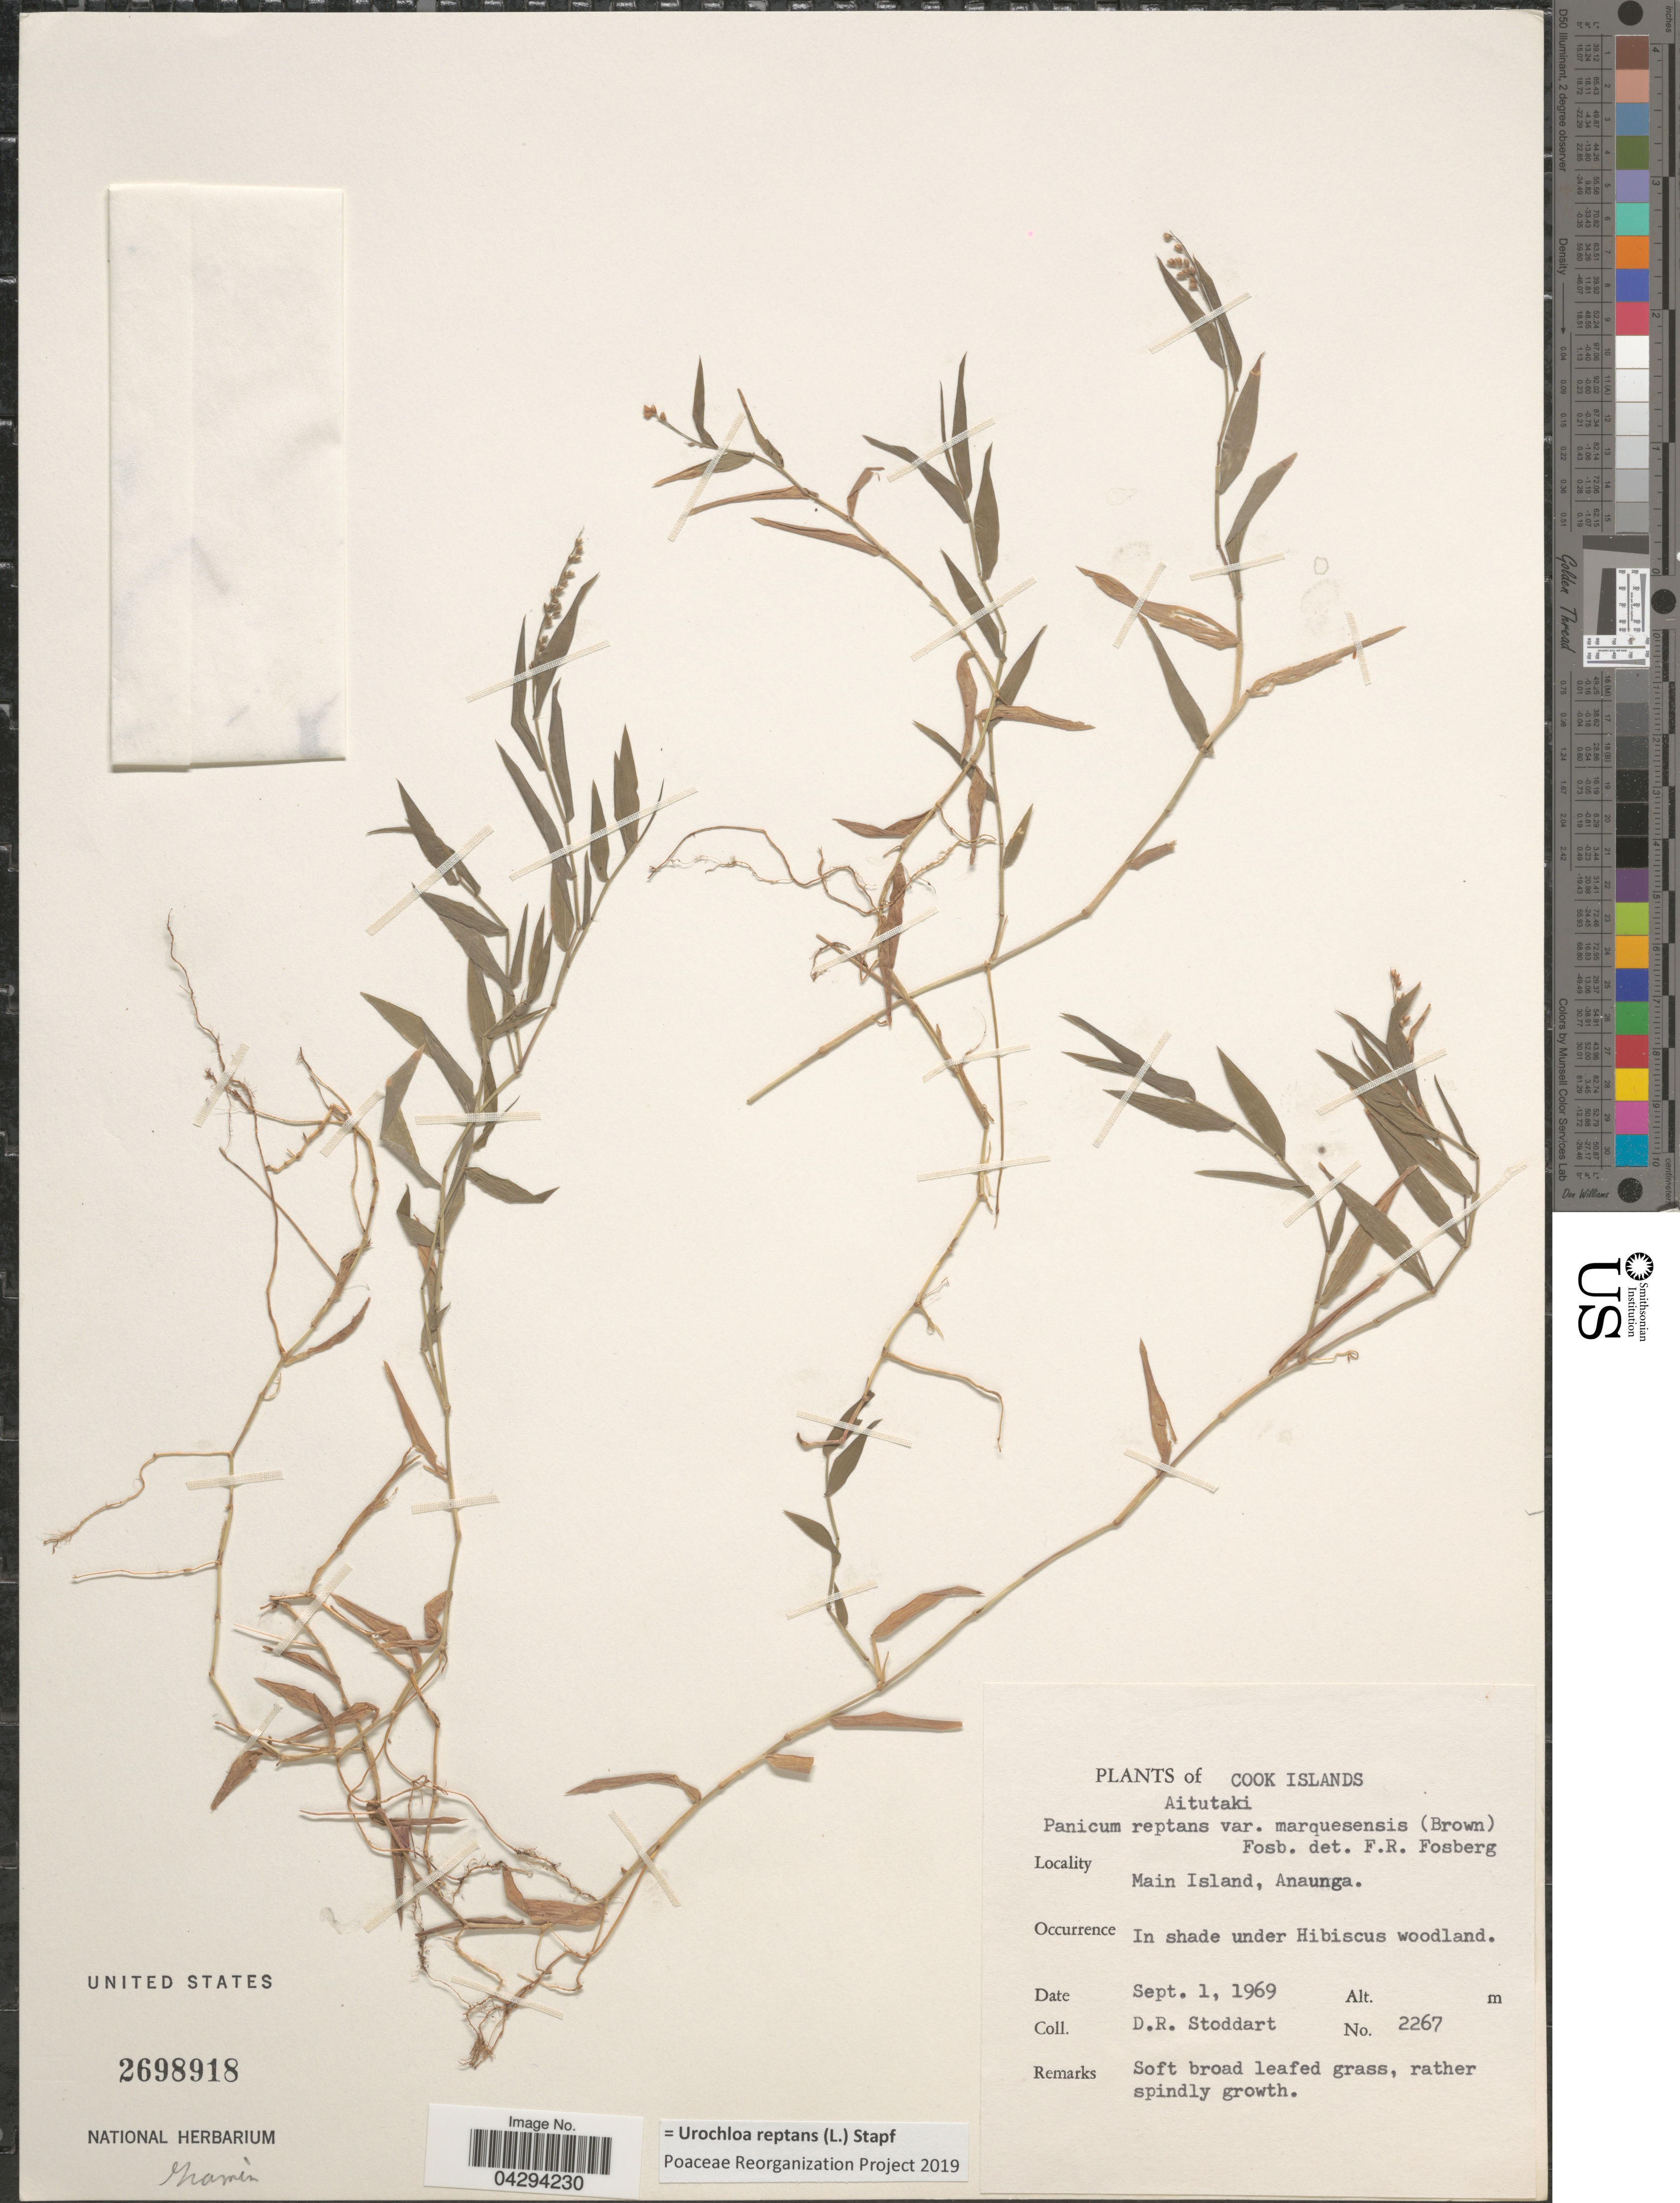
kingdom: Plantae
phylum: Tracheophyta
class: Liliopsida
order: Poales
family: Poaceae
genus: Urochloa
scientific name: Urochloa reptans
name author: (L.) Stapf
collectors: D. R. Stoddart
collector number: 2267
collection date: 1969-09-01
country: Cook Islands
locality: Aitutaki. Main Island, Anaunga.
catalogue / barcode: US 2698918